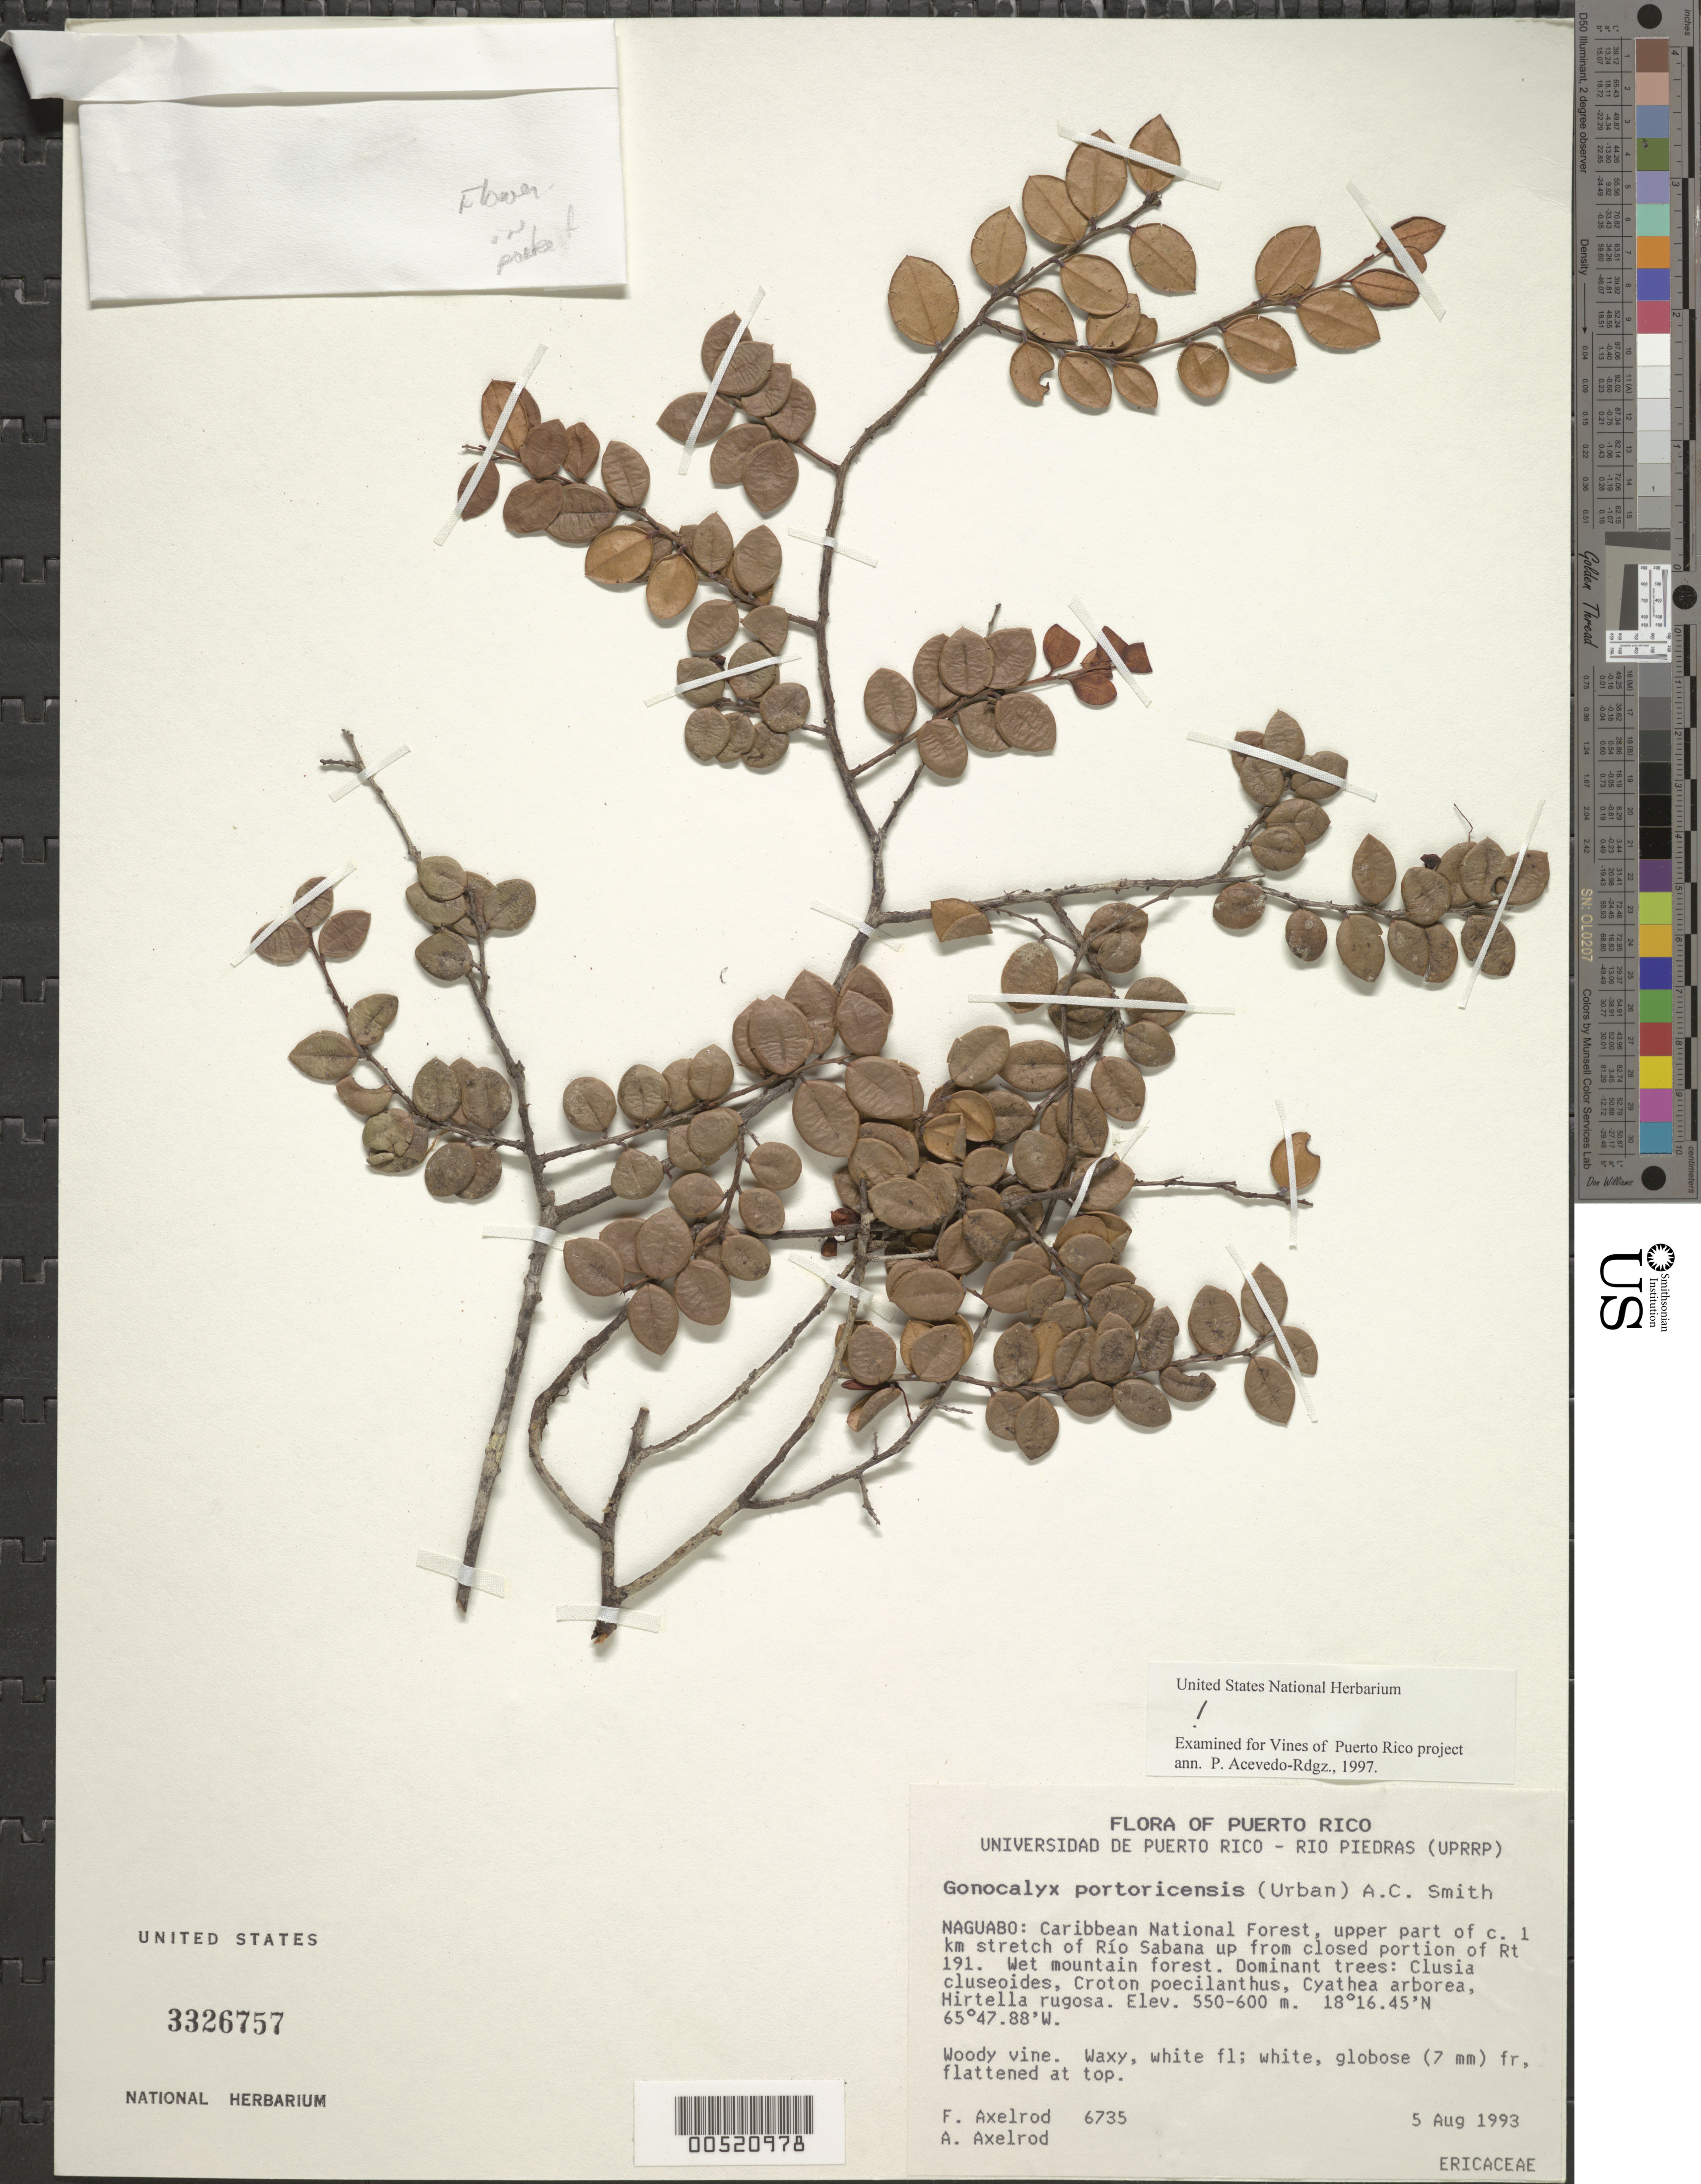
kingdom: Plantae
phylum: Tracheophyta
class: Magnoliopsida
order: Ericales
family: Ericaceae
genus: Gonocalyx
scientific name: Gonocalyx portoricensis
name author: (Urb.) A.C. Sm.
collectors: F. S. Axelrod & A. Axelrod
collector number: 6735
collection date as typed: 05 Aug 1993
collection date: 1993-08-05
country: Puerto Rico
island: Greater Antilles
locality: Naguabo: Caribbean Natl. Forest, upper part of ca. 1 km stretch of Río Sabana up from closed portion of Rt. 191.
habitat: Wet mountain forest.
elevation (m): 550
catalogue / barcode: US 3326757